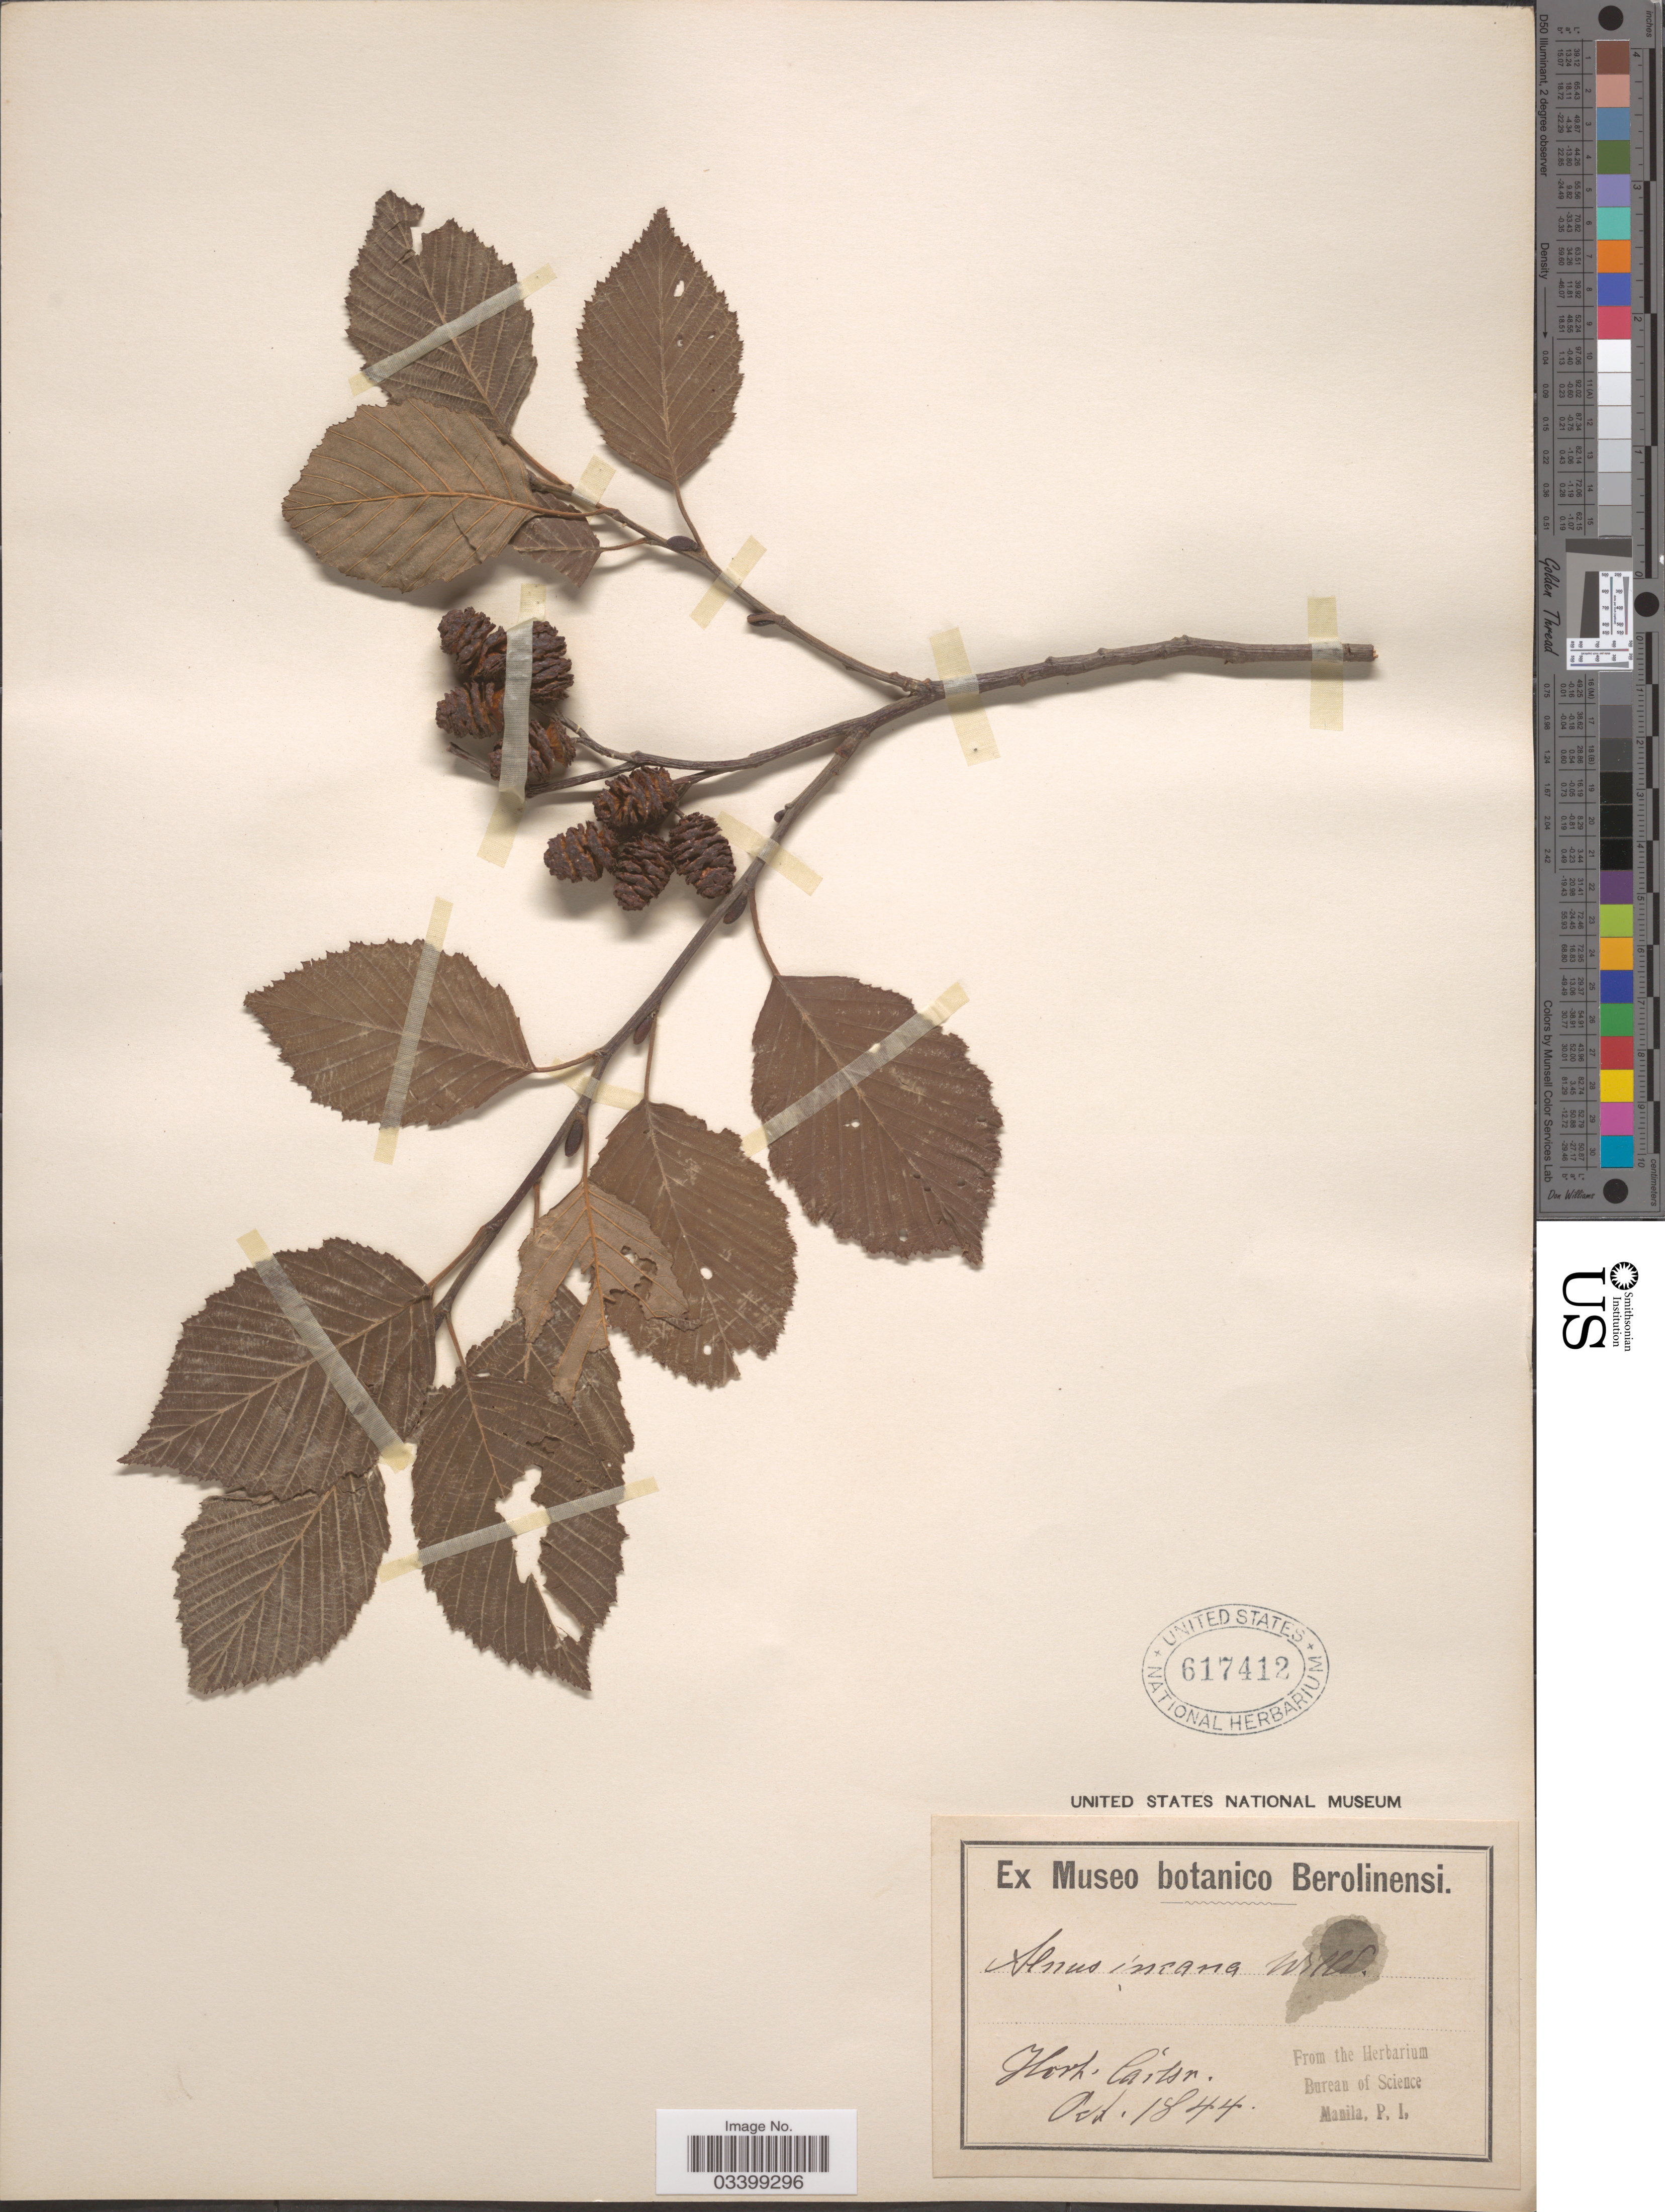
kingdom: Plantae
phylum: Tracheophyta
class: Magnoliopsida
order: Fagales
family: Betulaceae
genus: Alnus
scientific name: Alnus incana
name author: (L.) Moench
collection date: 1844-10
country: Germany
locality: Hort. Carlsr.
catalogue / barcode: US 617412